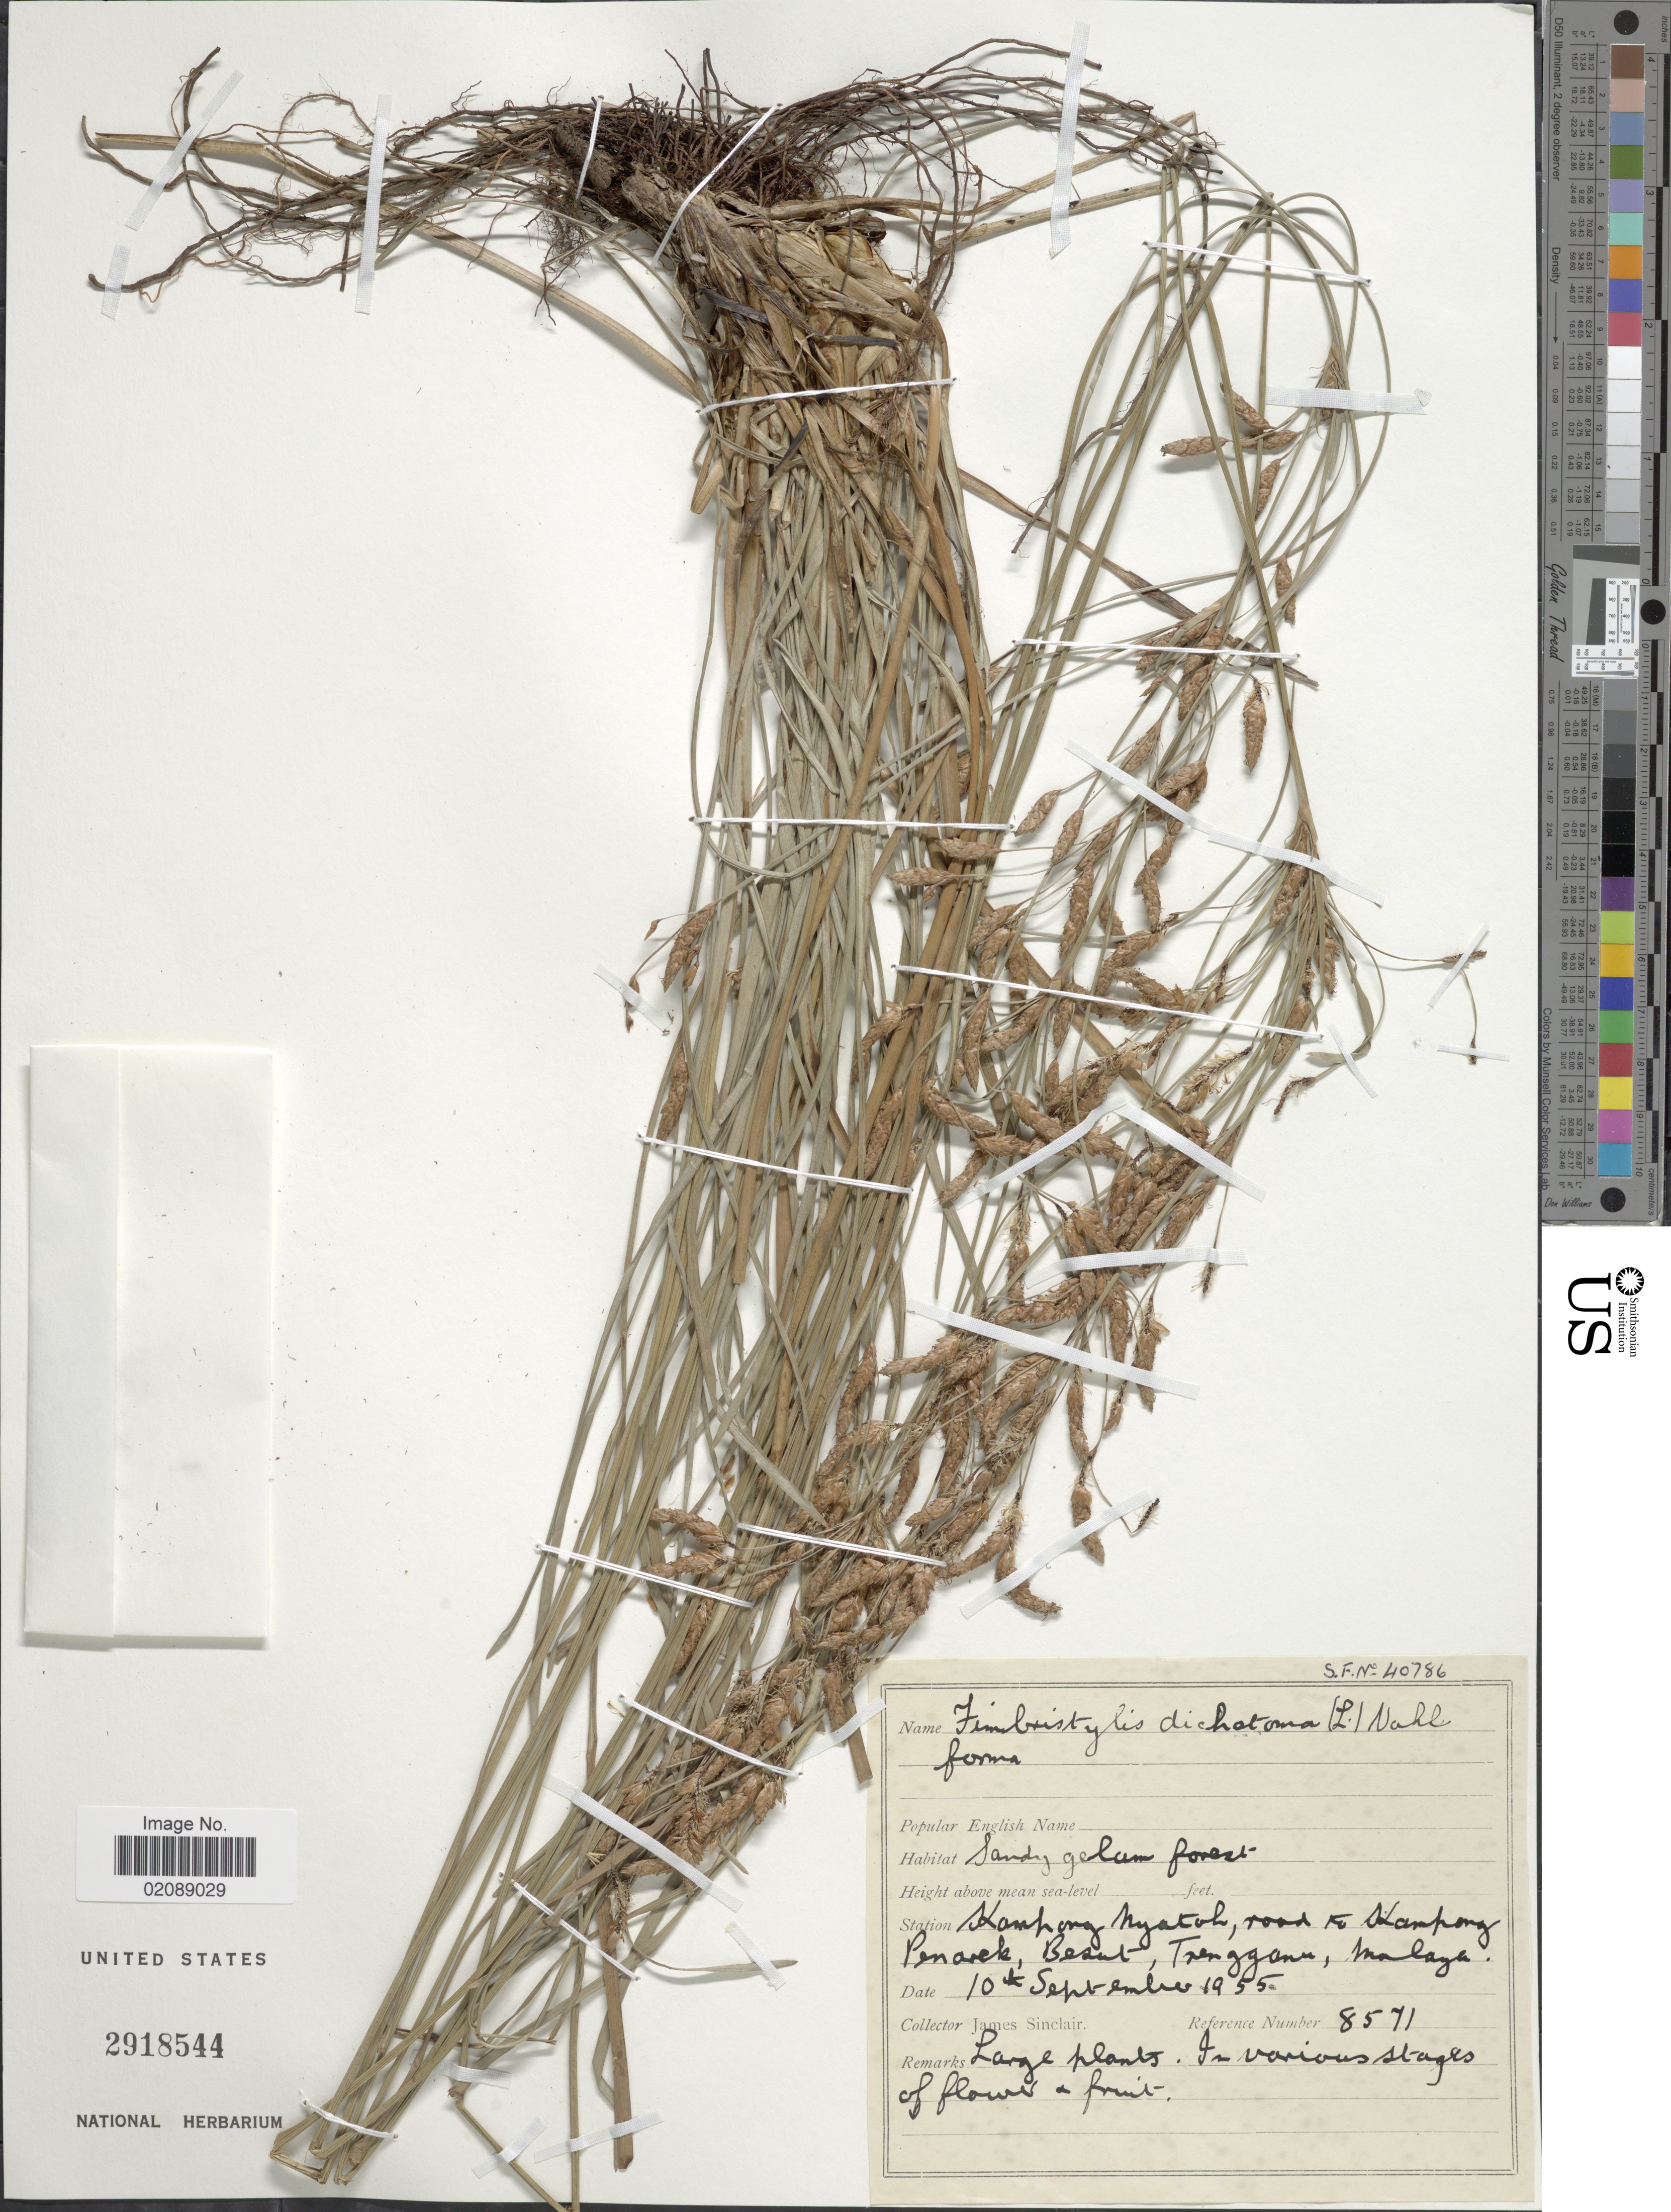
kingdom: Plantae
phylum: Tracheophyta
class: Liliopsida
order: Poales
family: Cyperaceae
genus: Fimbristylis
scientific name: Fimbristylis dichotoma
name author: (L.) Vahl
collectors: J. Sinclair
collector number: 8571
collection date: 1955-09-10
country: Malaysia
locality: Kampong Nyatoh, road to Kampong Penacek, Besut, Trengganu, Malaya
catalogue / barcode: US 2918544